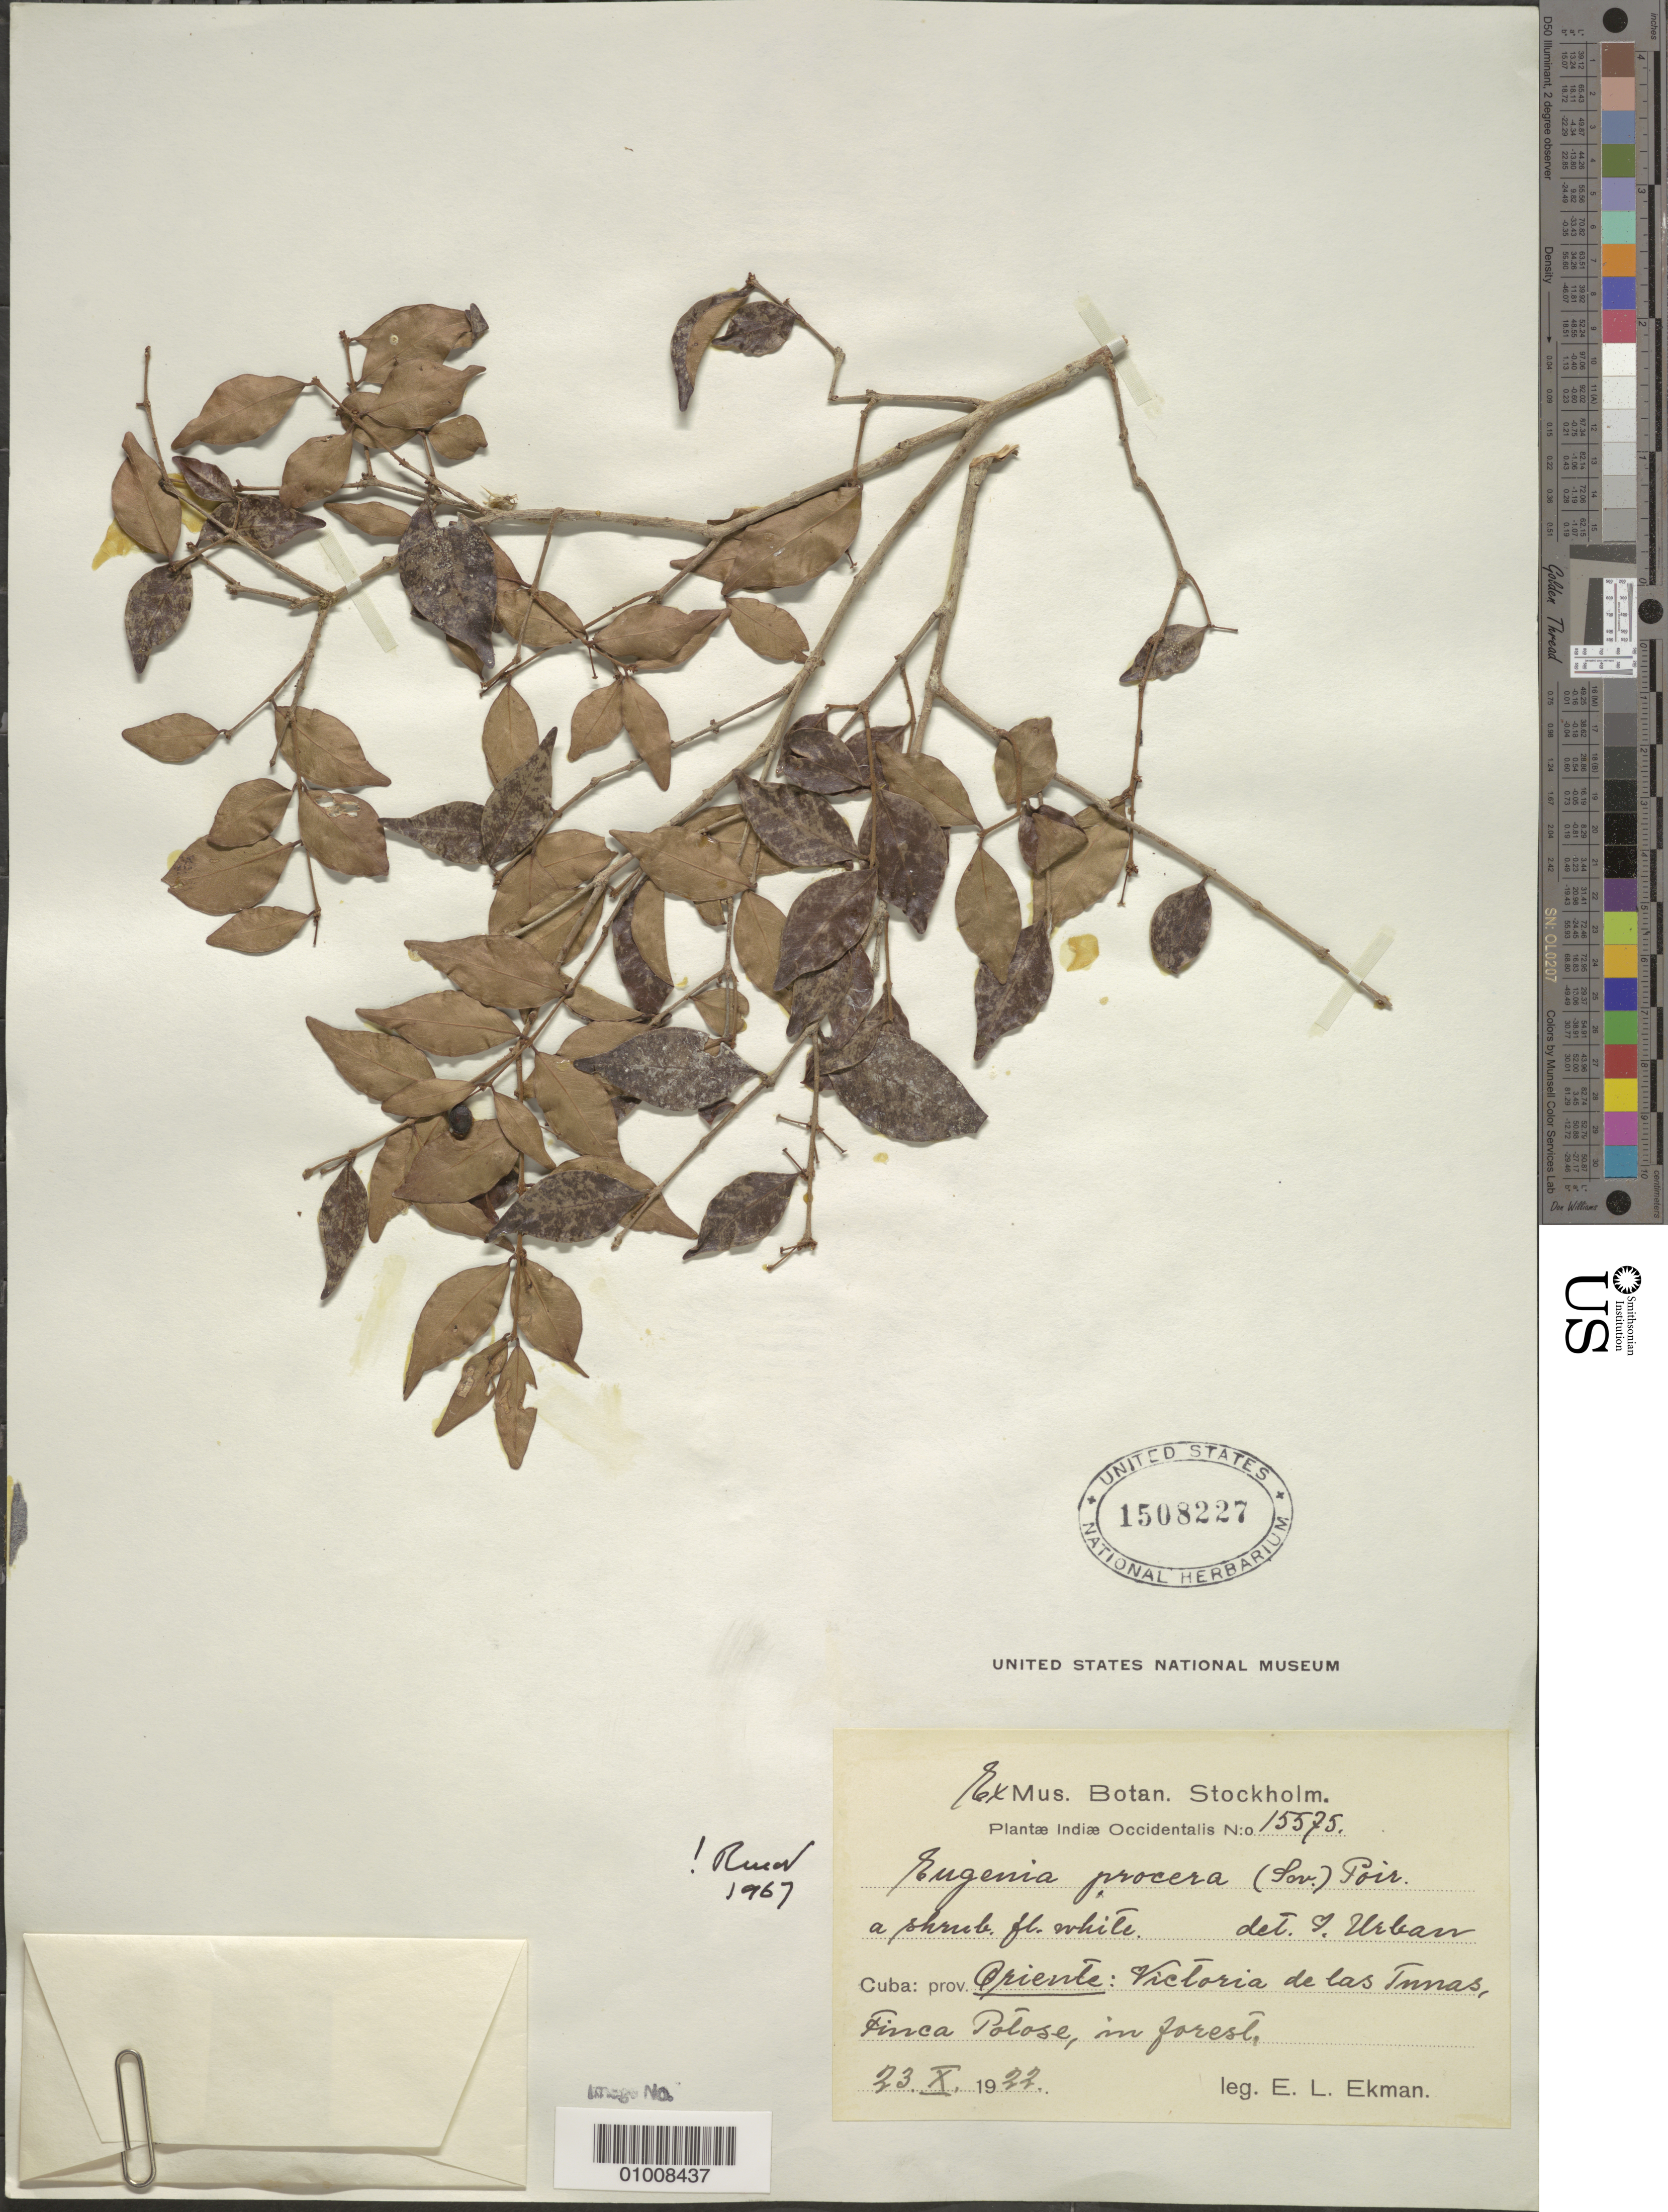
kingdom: Plantae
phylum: Tracheophyta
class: Magnoliopsida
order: Myrtales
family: Myrtaceae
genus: Eugenia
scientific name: Eugenia procera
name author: (Sw.) Poir.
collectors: E. L. Ekman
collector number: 15575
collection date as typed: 23 Oct 1922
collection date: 1922-10-23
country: Cuba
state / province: Oriente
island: Cuba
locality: Victoria de las Tunas, Finca Potose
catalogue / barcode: US 1508227